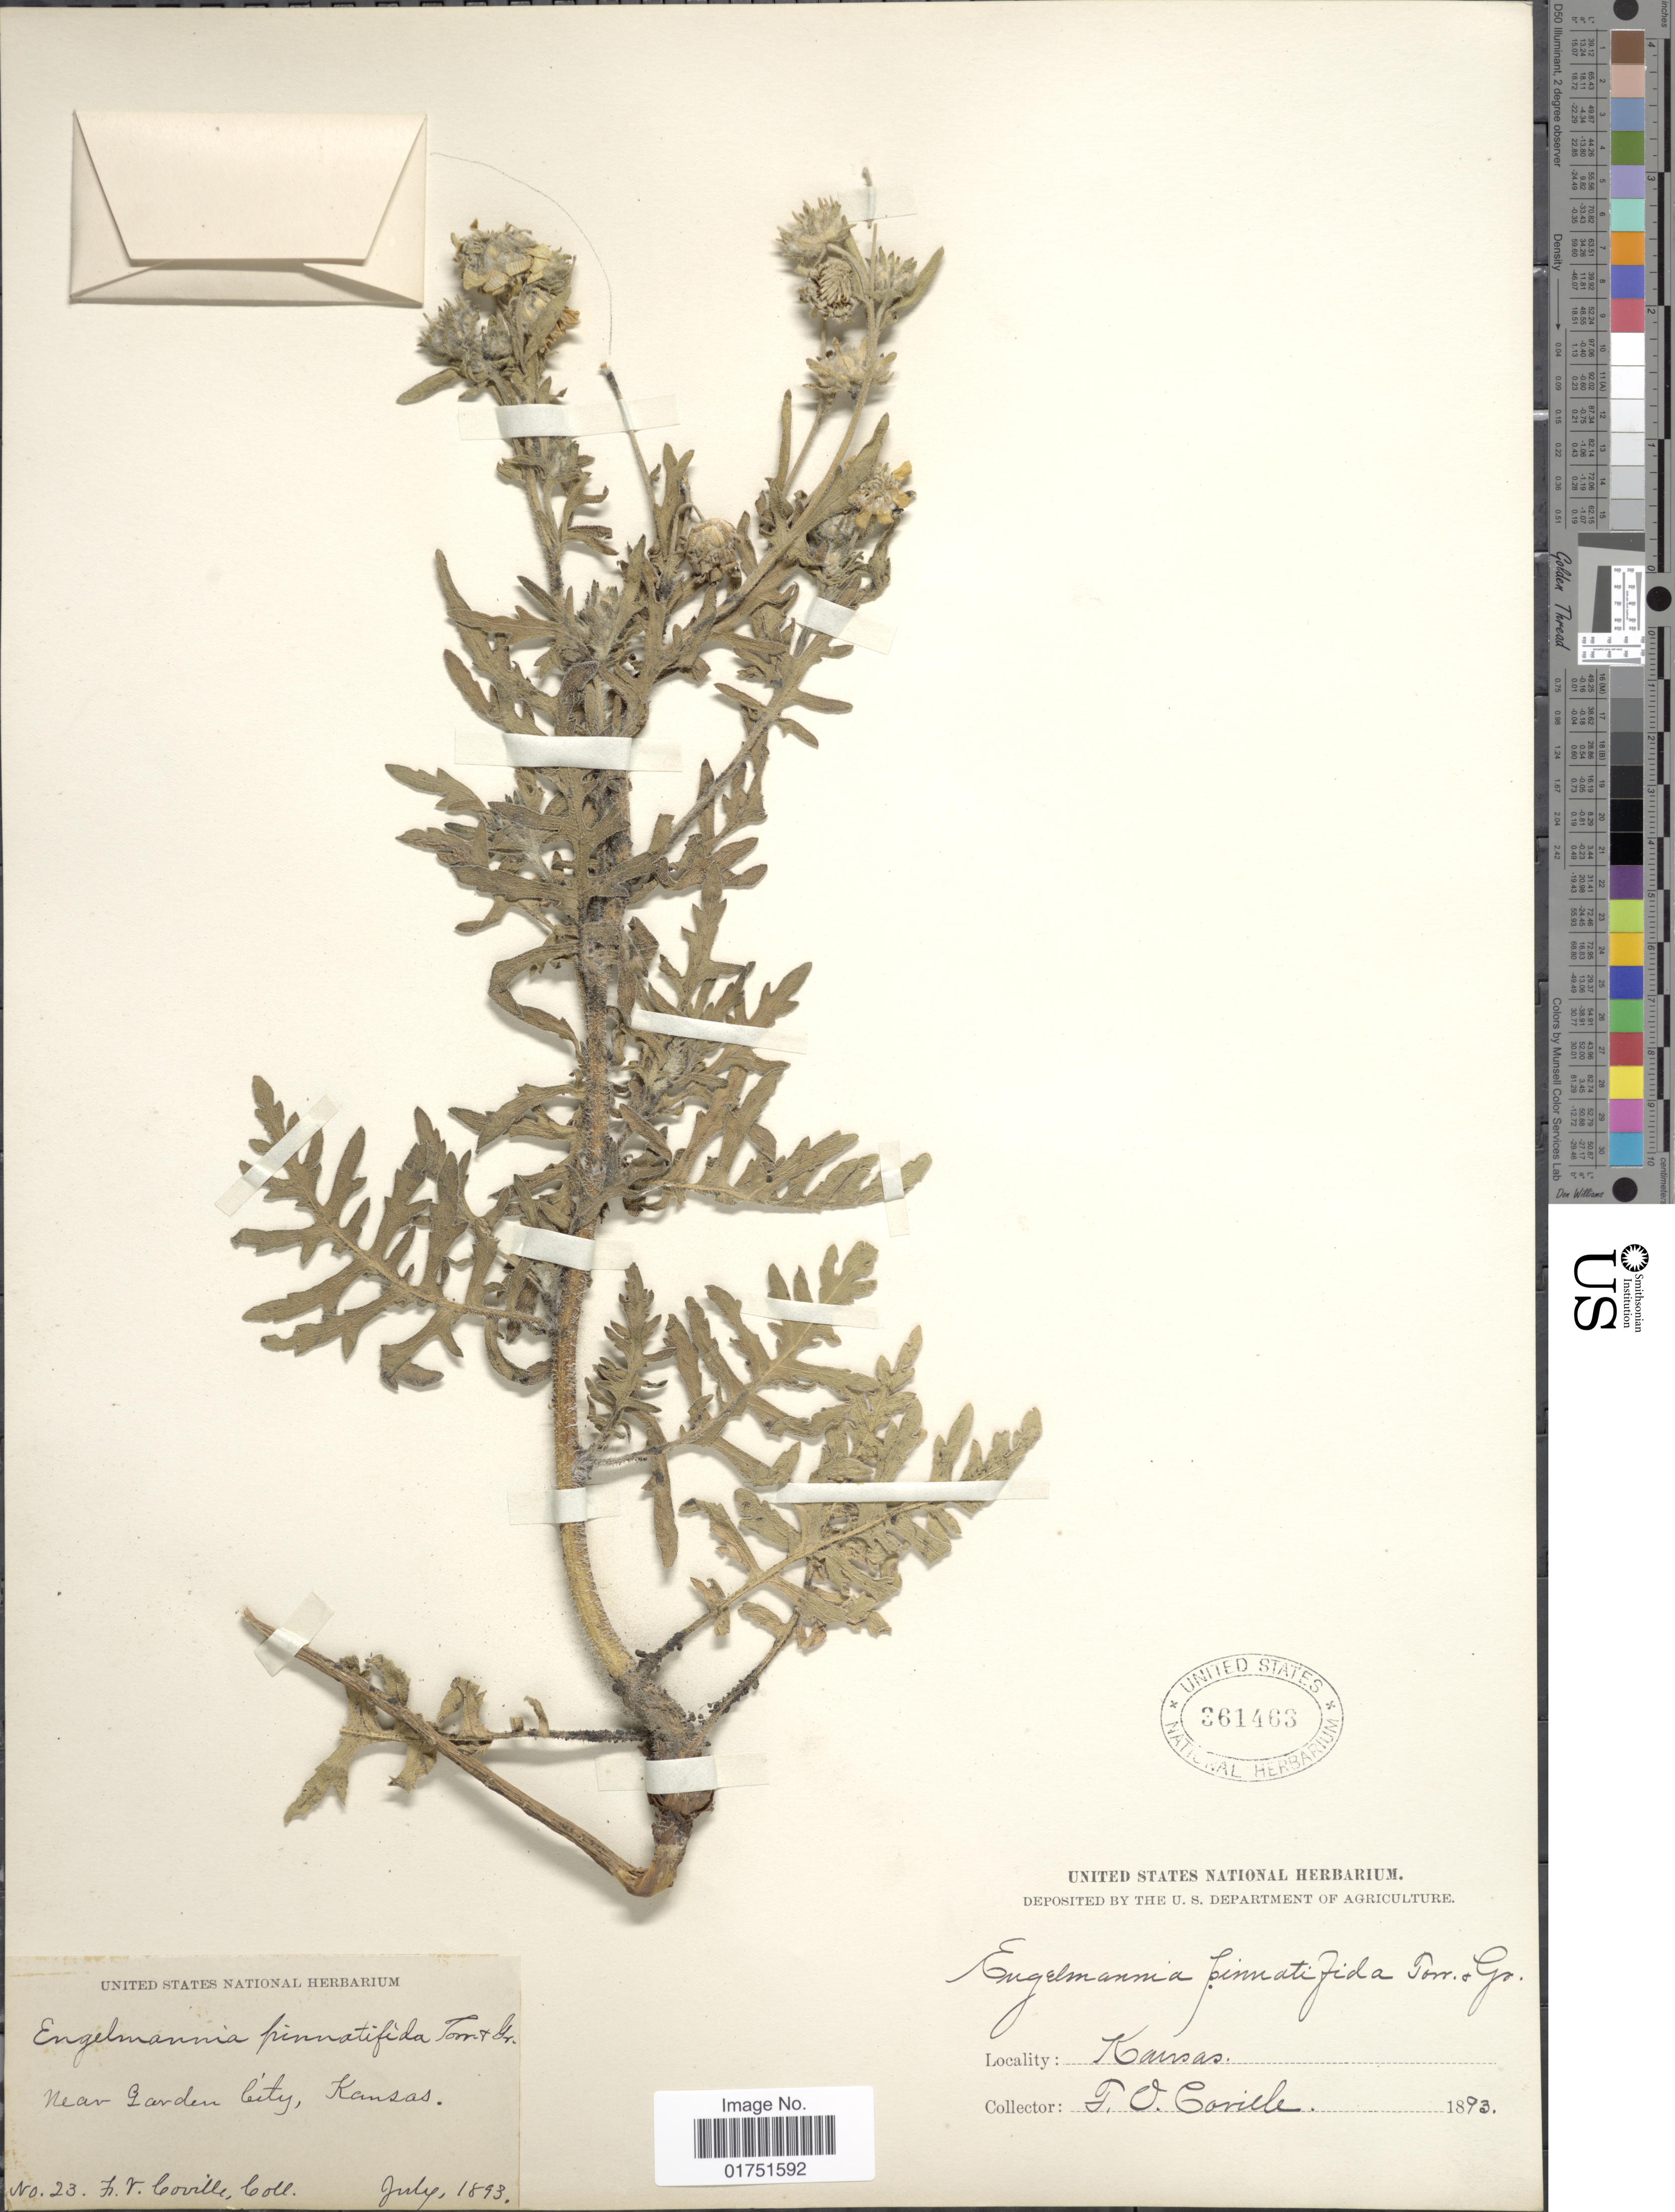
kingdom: Plantae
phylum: Tracheophyta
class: Magnoliopsida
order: Asterales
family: Asteraceae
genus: Engelmannia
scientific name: Engelmannia pinnatifida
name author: Torr. & A. Gray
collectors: F. V. Coville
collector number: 23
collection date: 1893-07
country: United States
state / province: Kansas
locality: Near Garden City, Kansas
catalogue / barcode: US 361463